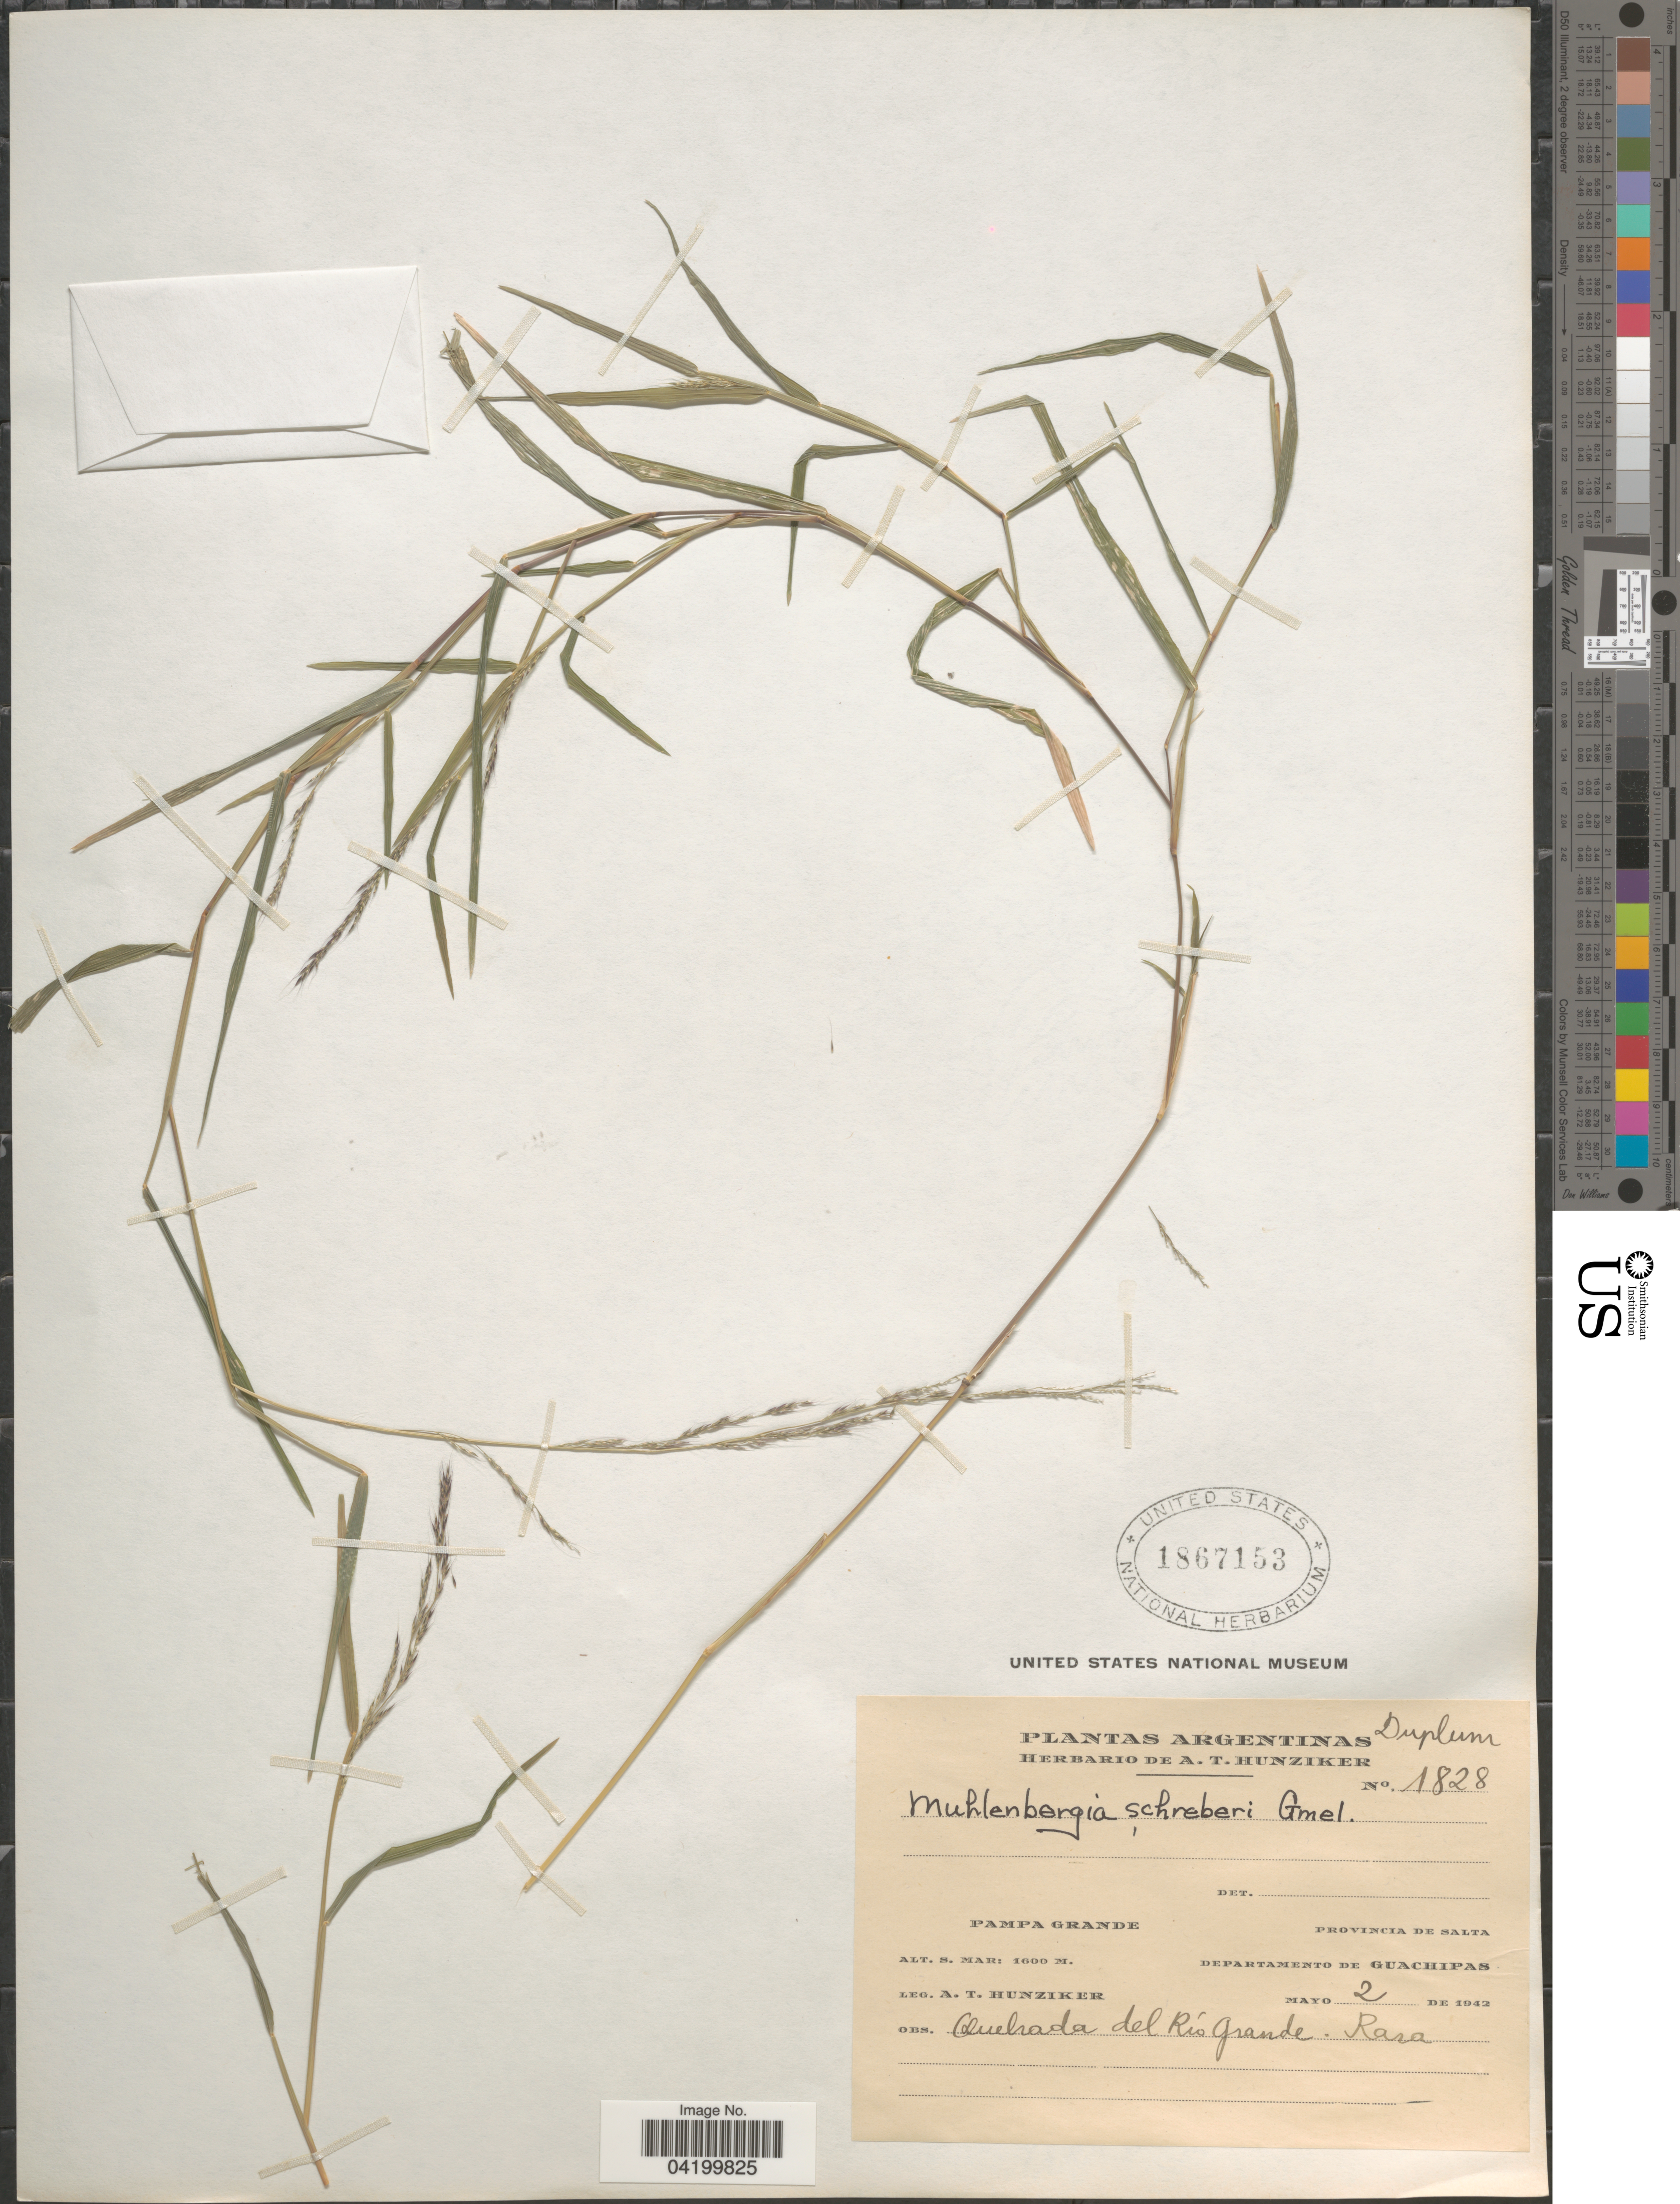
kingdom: Plantae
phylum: Tracheophyta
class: Liliopsida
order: Poales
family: Poaceae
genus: Muhlenbergia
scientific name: Muhlenbergia schreberi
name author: J.F. Gmel.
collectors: A. T. Hunziker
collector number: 1828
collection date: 1942-05-02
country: Argentina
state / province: Salta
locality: Pampa Grande. Departamento de Guachipas. Quebrada del Río Grande.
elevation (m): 1600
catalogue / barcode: US 1867153